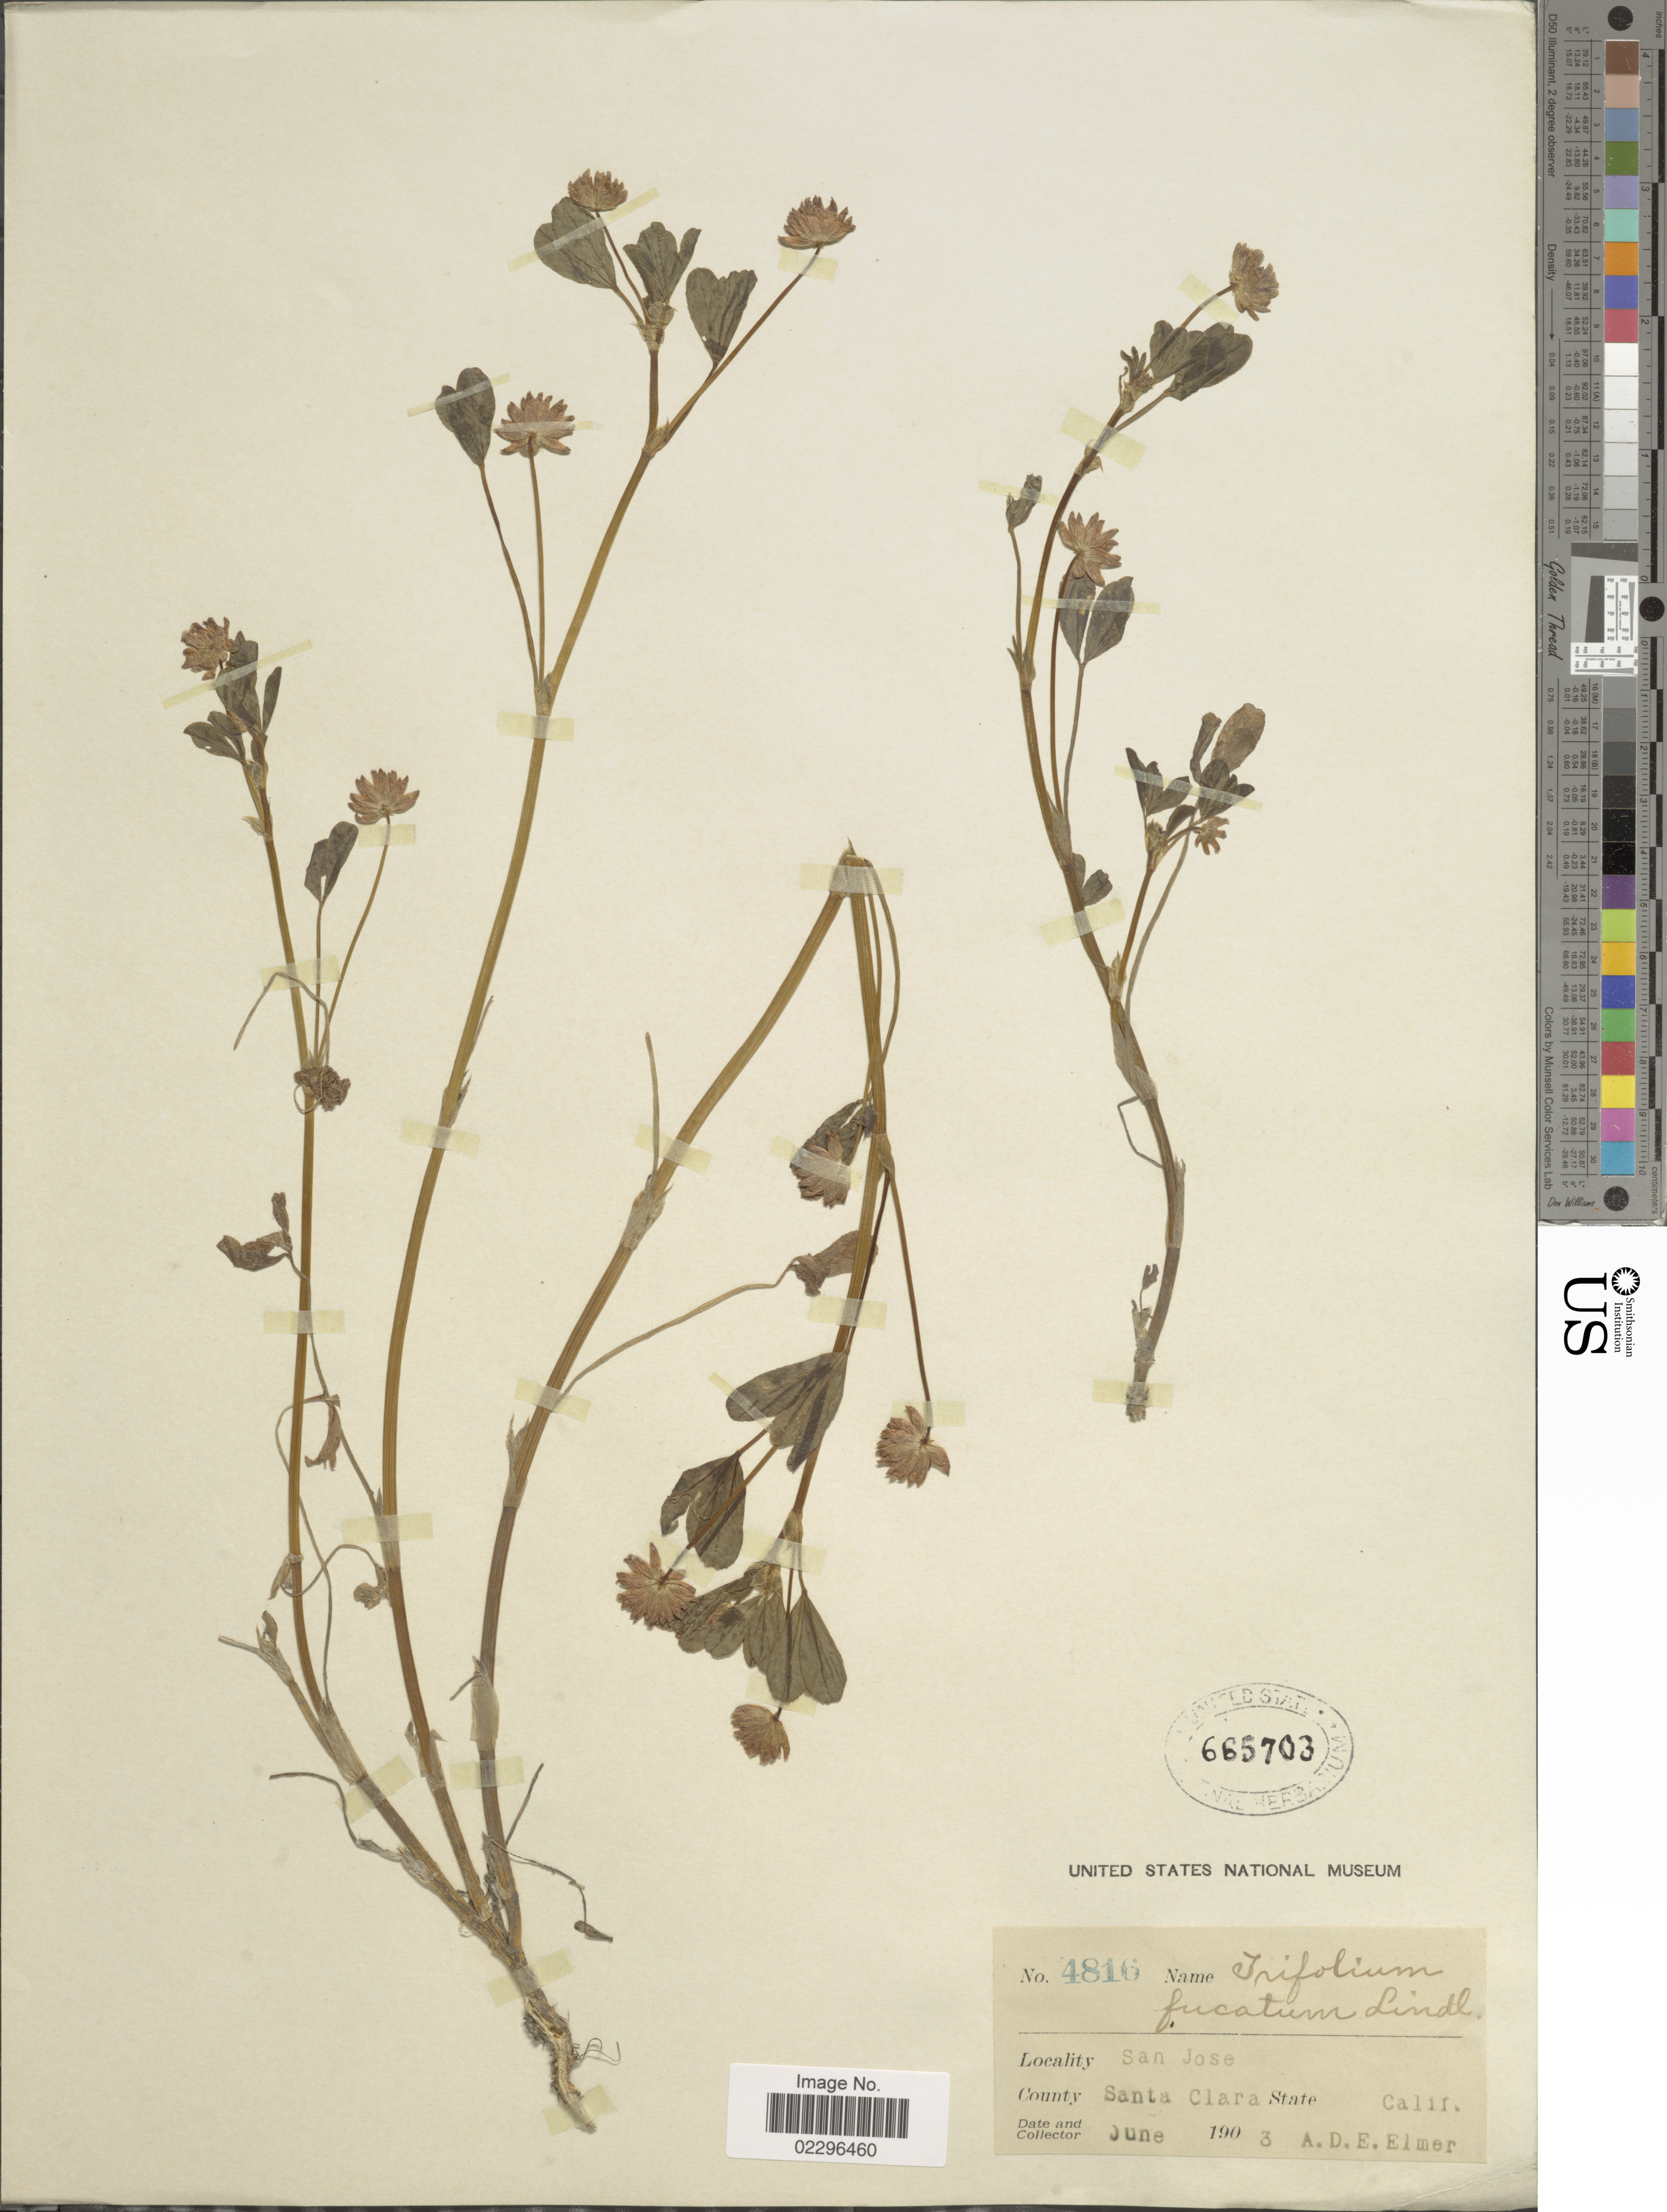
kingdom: Plantae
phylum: Tracheophyta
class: Magnoliopsida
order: Fabales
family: Fabaceae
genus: Trifolium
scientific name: Trifolium fucatum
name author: Lindl.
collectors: A. D. E. Elmer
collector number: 4816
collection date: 1903-06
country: United States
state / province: California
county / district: Santa Clara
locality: San Jose, County Santa Clara, State Calif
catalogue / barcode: US 665703